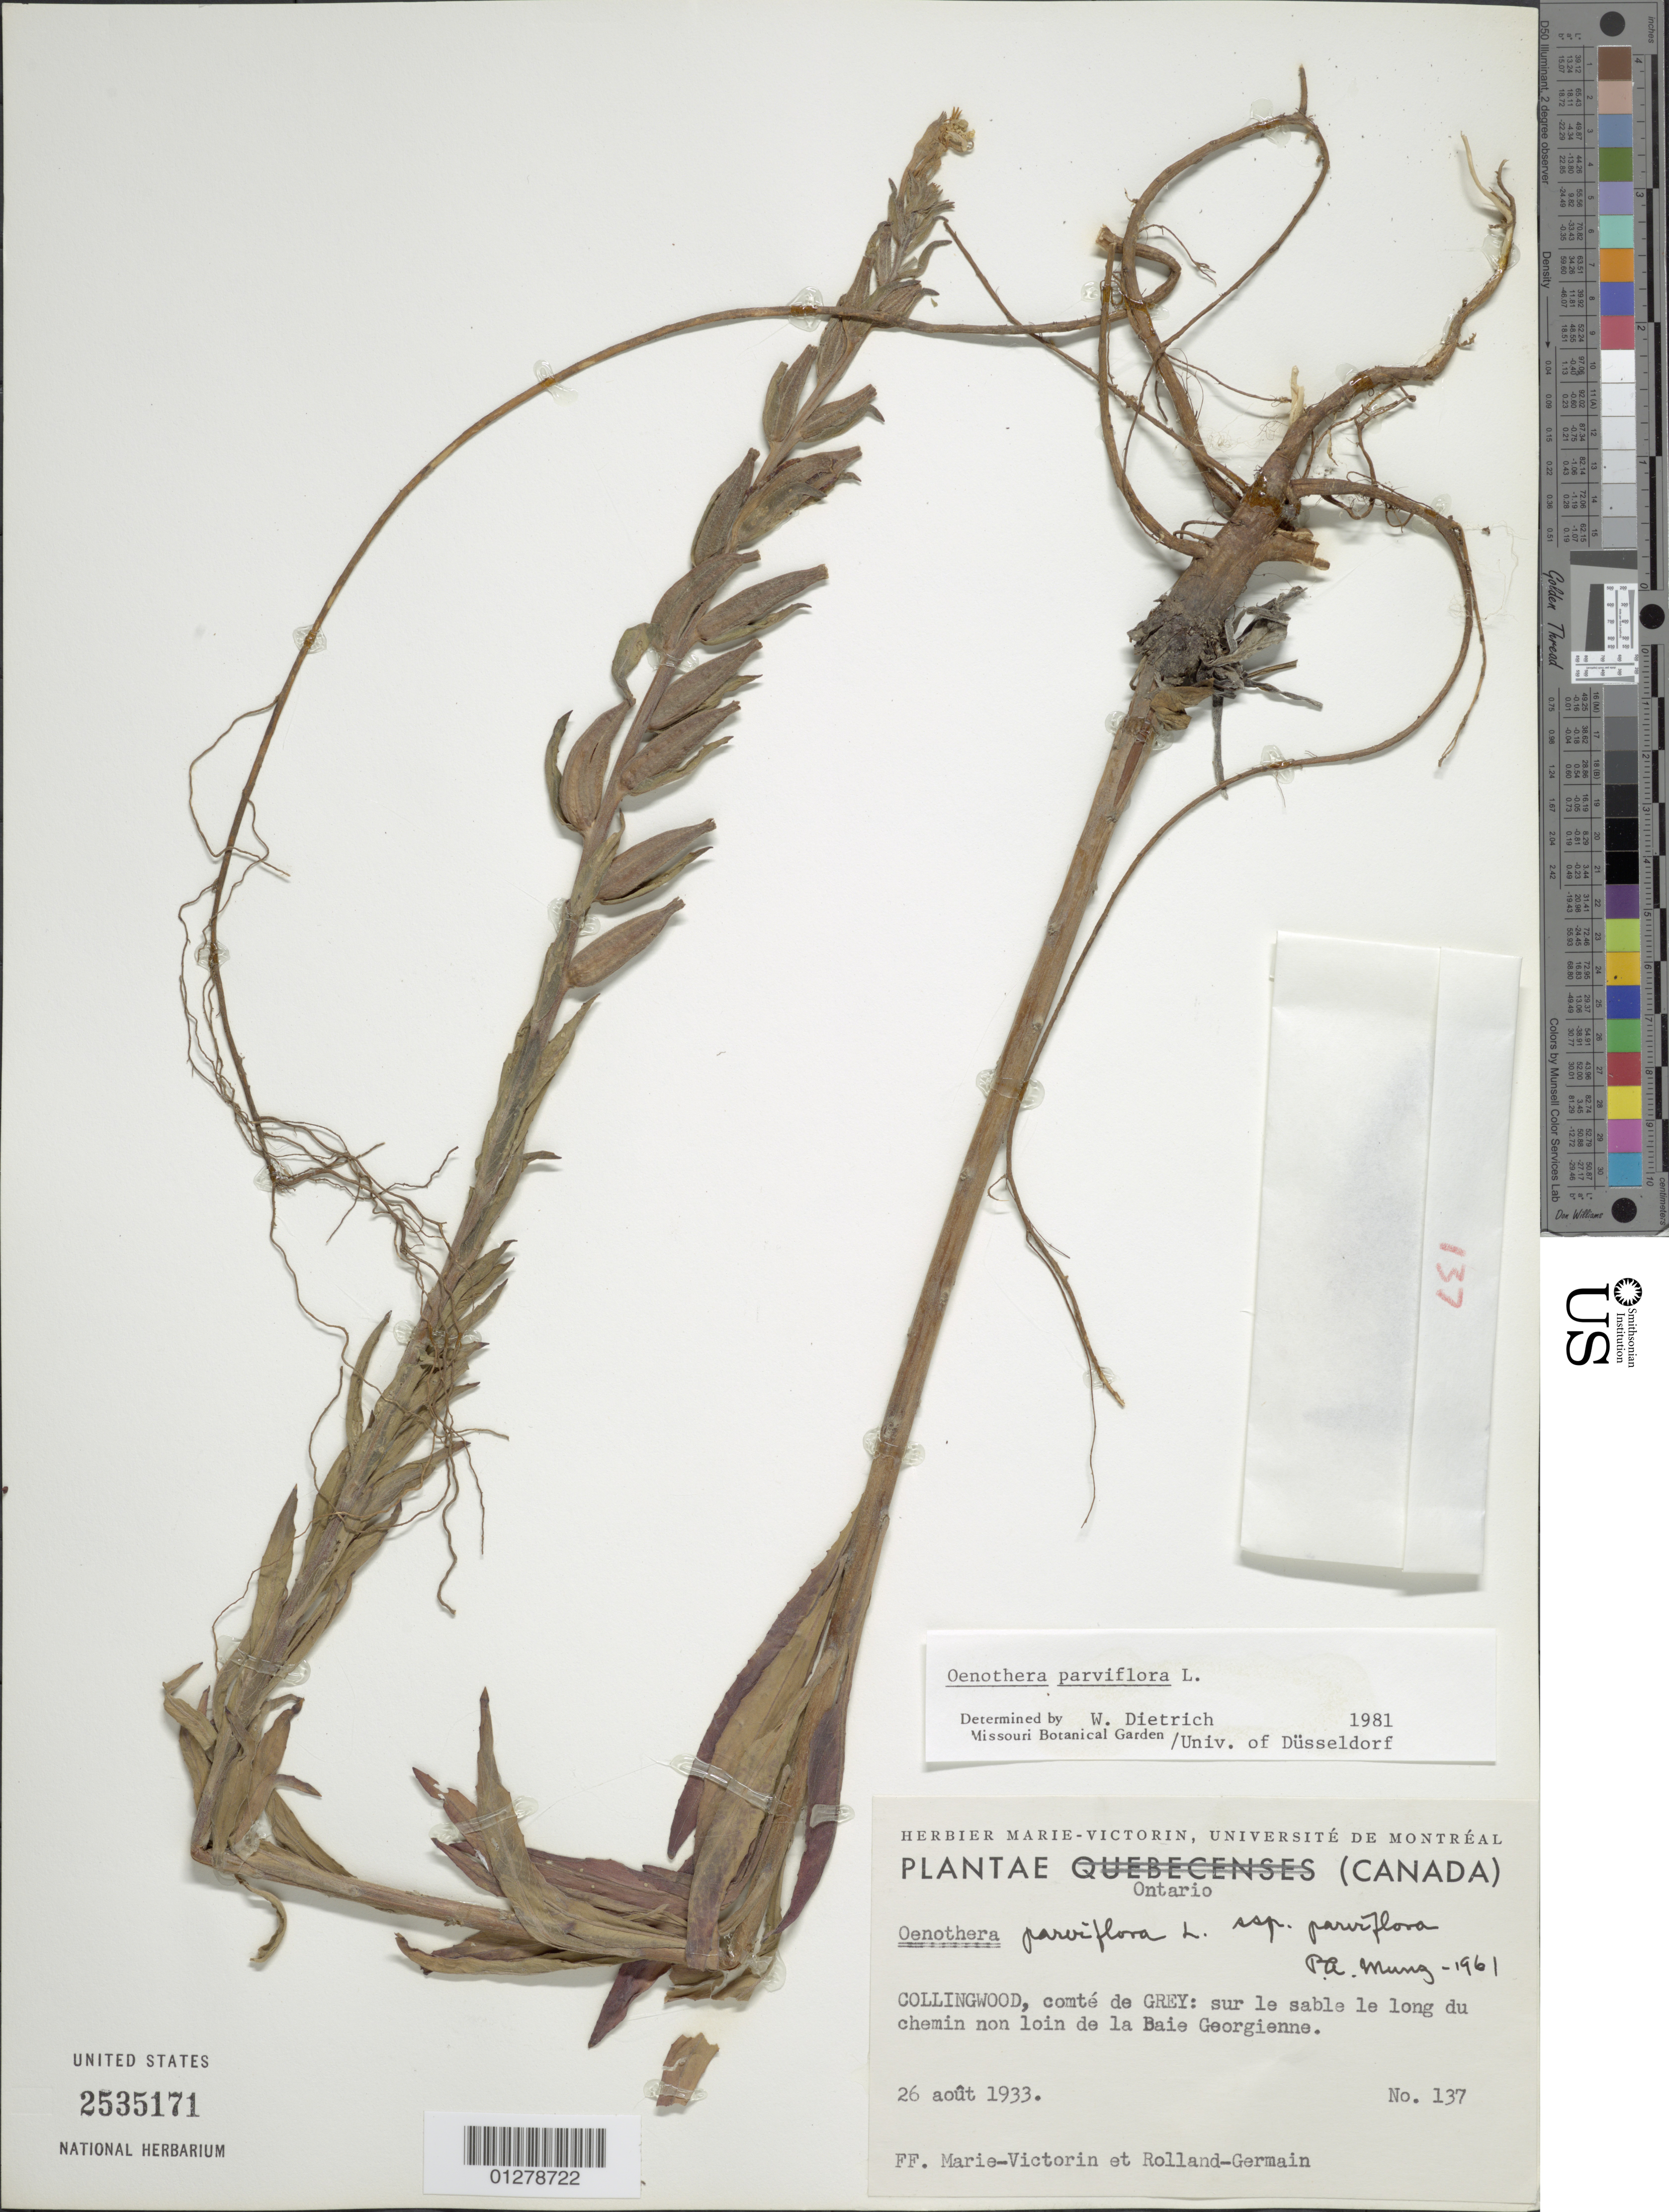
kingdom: Plantae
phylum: Tracheophyta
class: Magnoliopsida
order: Myrtales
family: Onagraceae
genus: Oenothera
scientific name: Oenothera parviflora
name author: L.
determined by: Dietrich, W.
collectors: Fr. Marie-Victorin & Rolland-Germain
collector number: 137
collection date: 1933-08-26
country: Canada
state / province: Ontario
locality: Collindwood, comte de Grey, de la Baie Georginne.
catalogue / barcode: US 2535171